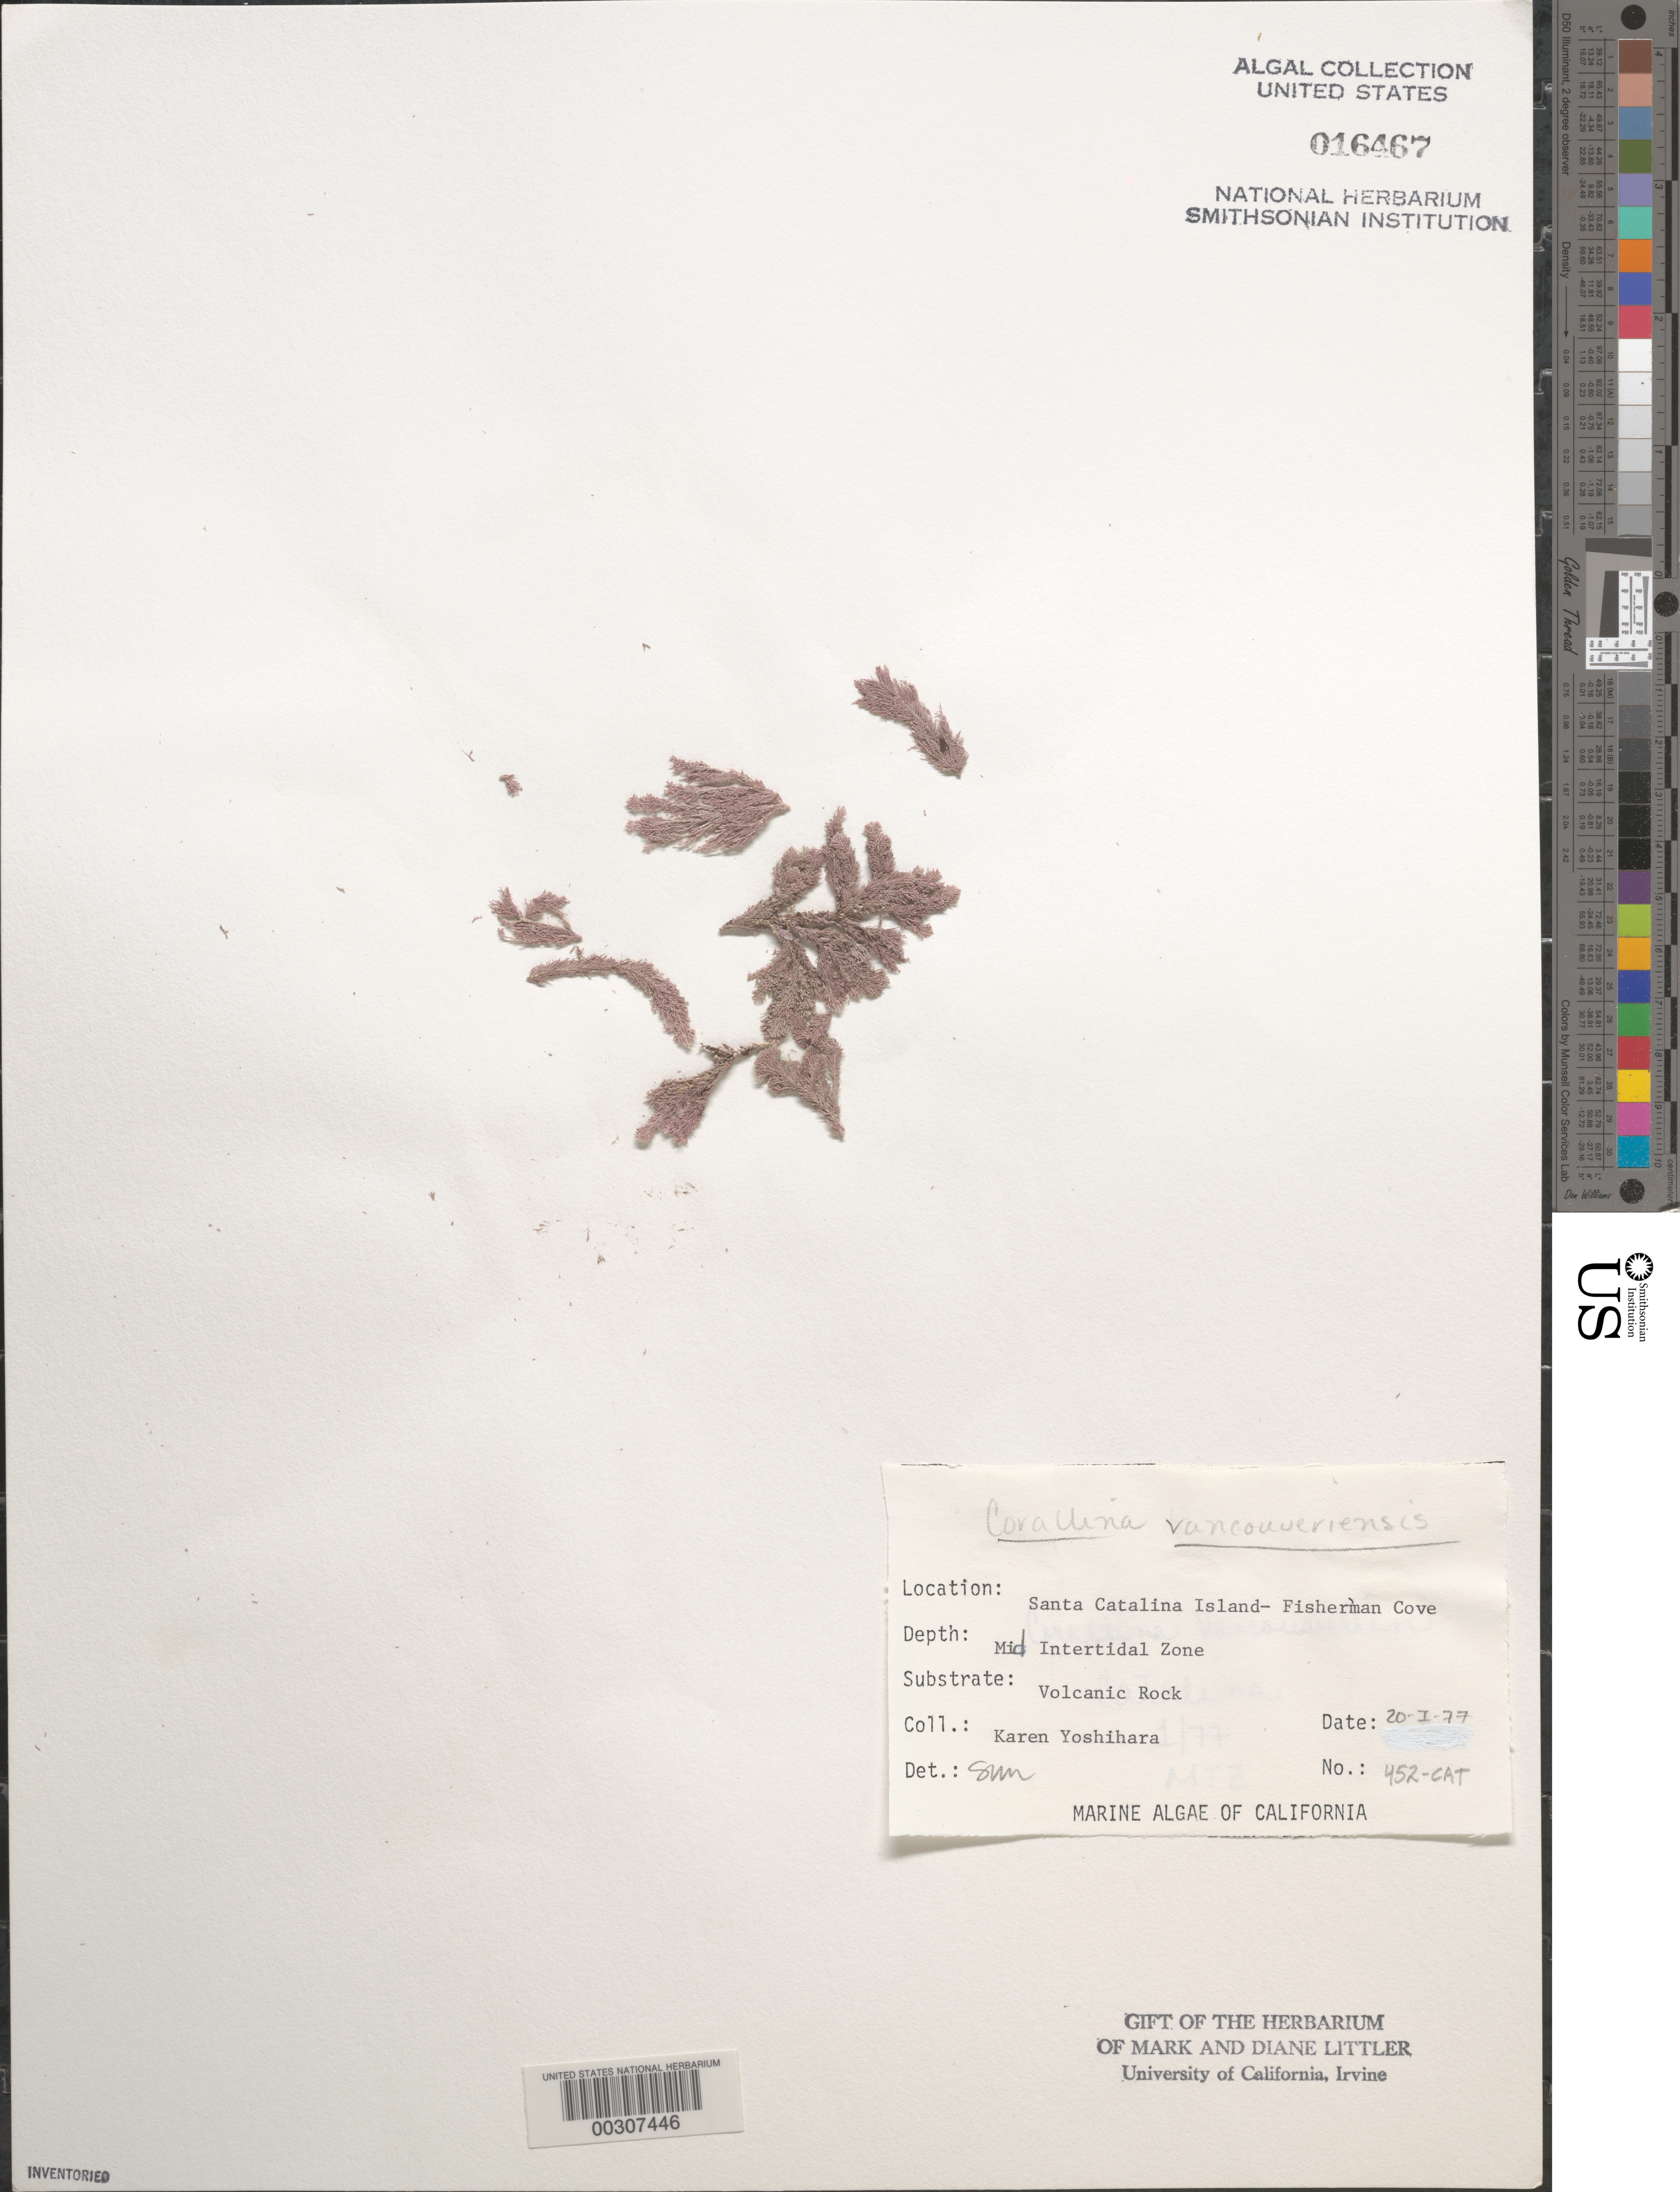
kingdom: Plantae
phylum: Rhodophyta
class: Florideophyceae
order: Corallinales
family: Corallinaceae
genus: Corallina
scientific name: Corallina vancouveriensis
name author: Yendo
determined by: Murray, S. N.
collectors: K. Yoshihara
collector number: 452-cat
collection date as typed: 20 Jan 1977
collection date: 1977-01-20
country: United States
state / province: California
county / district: Los Angeles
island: Santa Catalina Island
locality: Fishermen Cove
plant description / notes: BLM-SOCALBIGHT Rocky Intertidal Survey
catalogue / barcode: US 16467